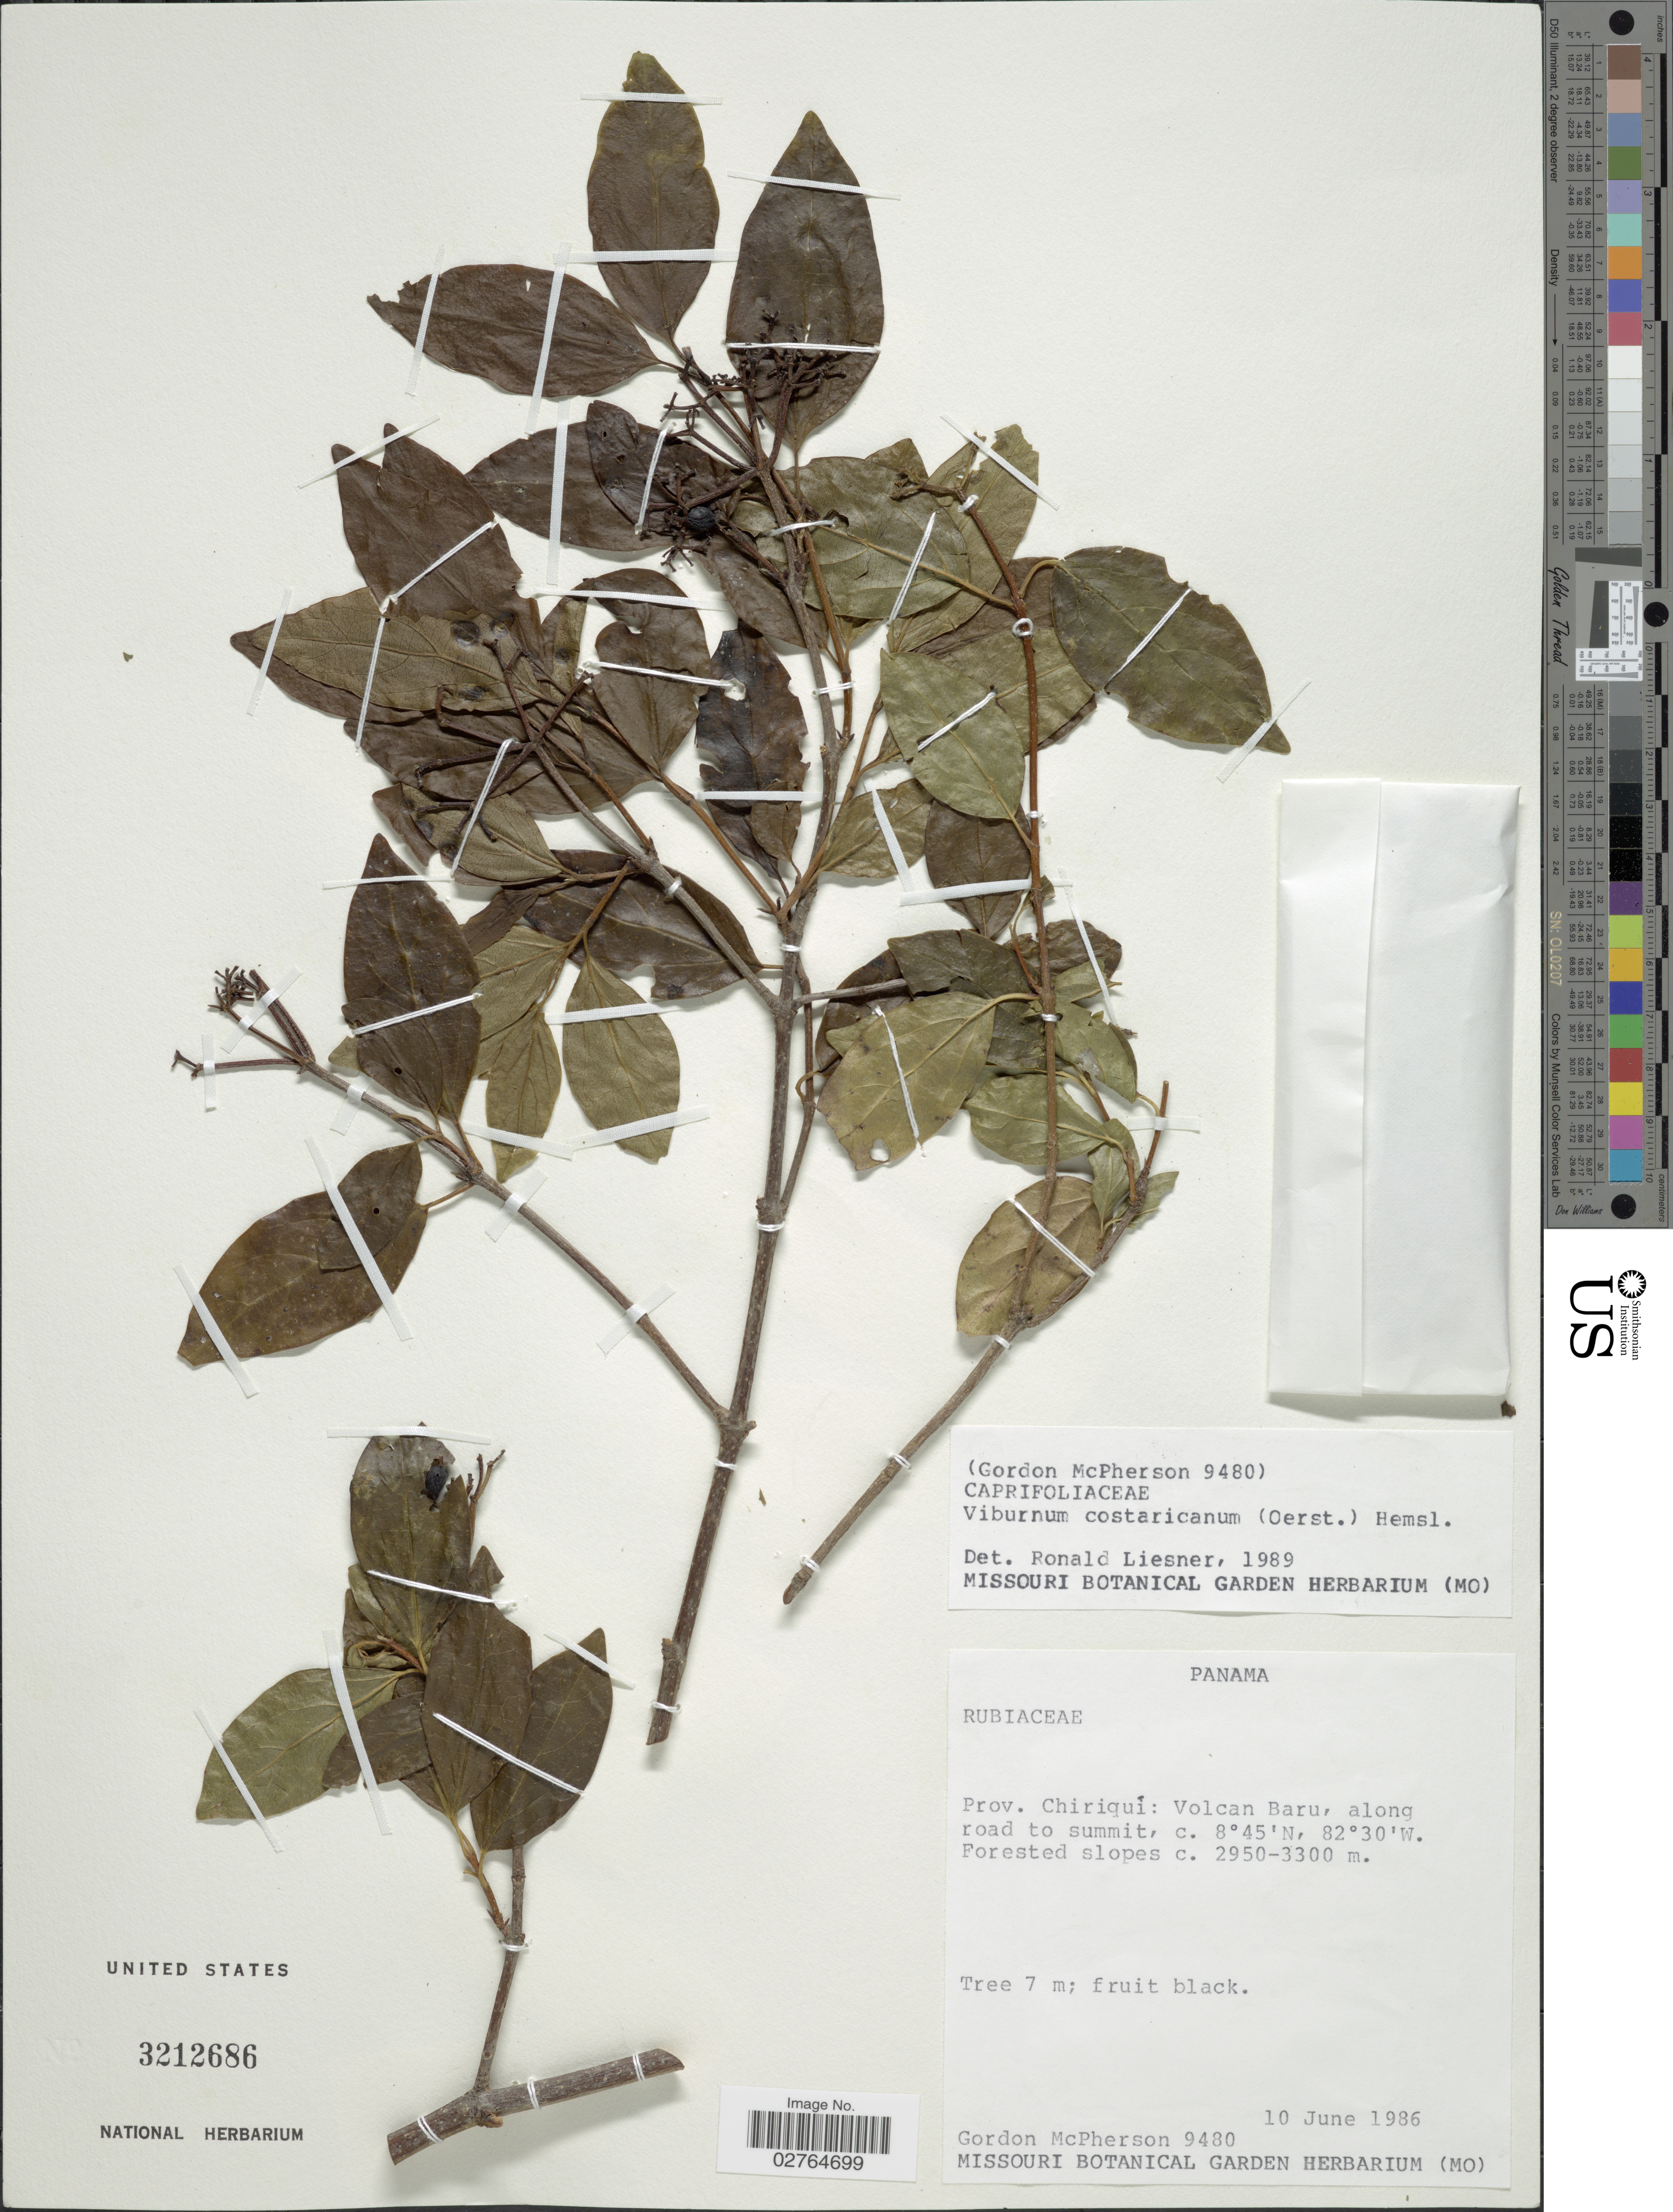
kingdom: Plantae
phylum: Tracheophyta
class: Magnoliopsida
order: Dipsacales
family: Viburnaceae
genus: Viburnum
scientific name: Viburnum costaricanum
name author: (Oerst.) Hemsl.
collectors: G. D. McPherson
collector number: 9480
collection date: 1986-06-10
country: Panama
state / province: Chiriqui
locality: Prov. Chiriqui: Volcan Baru, along road to summit.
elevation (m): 2950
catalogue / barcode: US 3212686